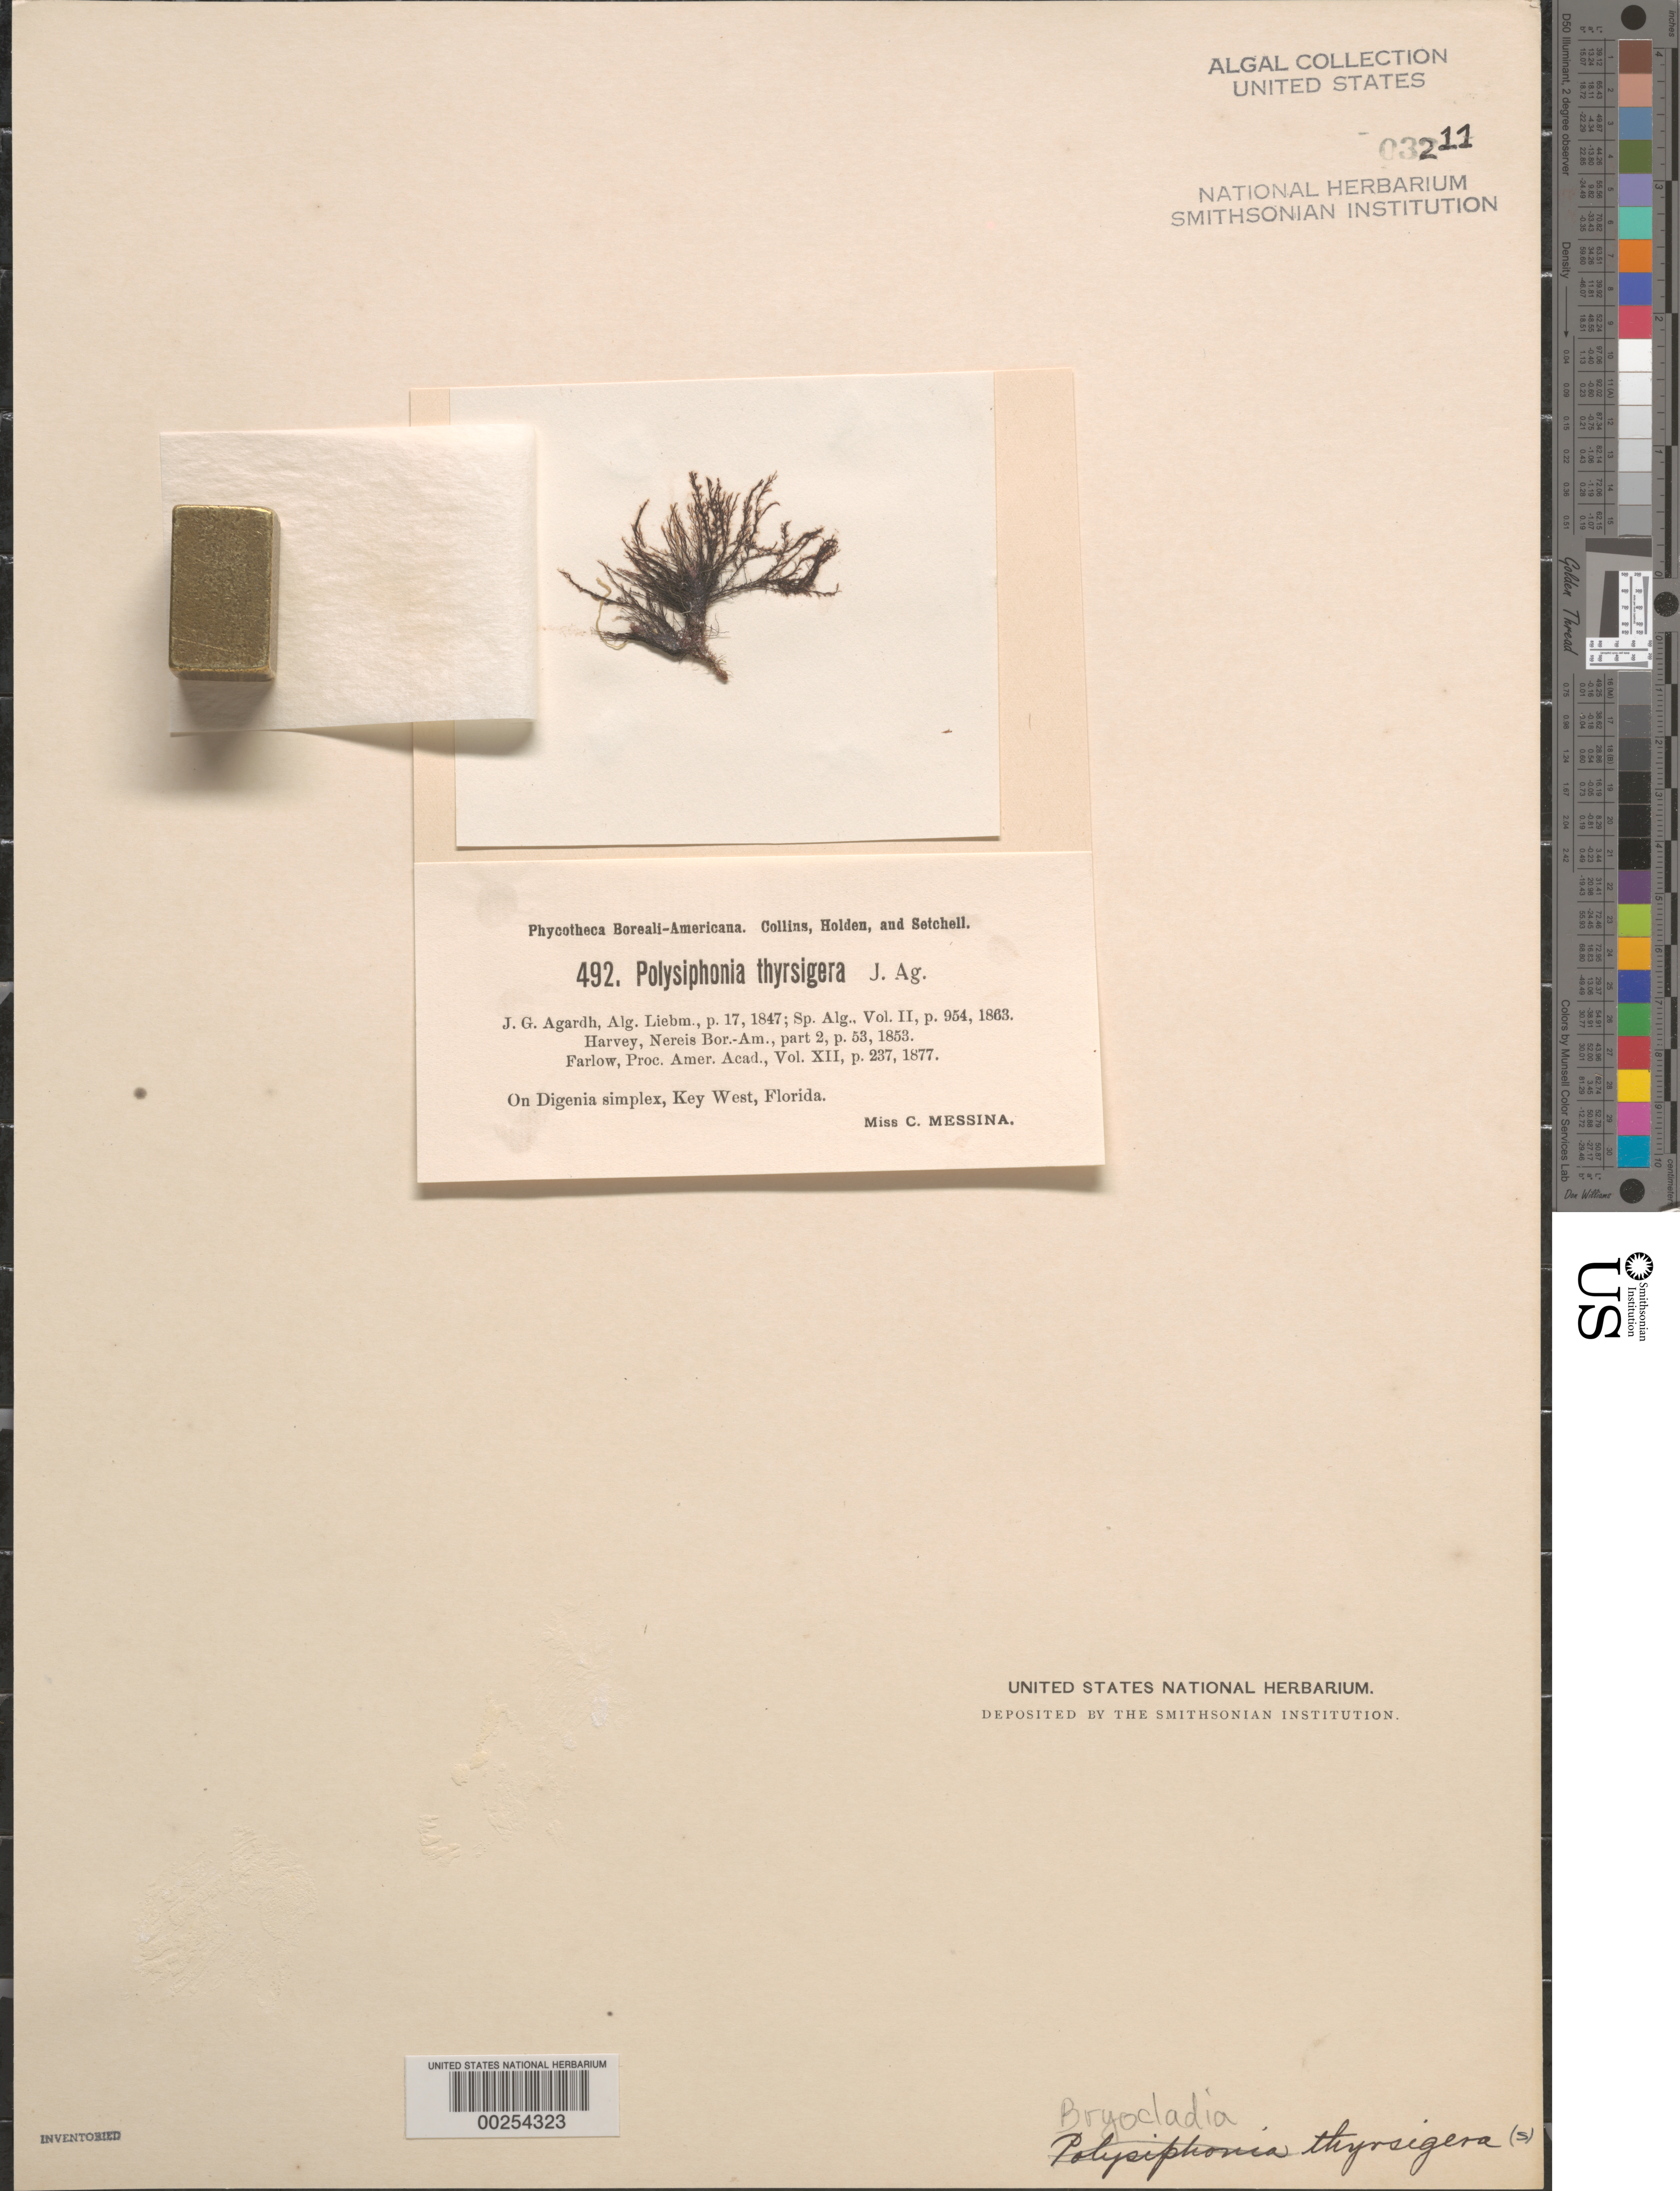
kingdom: Plantae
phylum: Rhodophyta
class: Florideophyceae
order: Ceramiales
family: Rhodomelaceae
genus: Bryocladia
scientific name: Bryocladia thyrsigera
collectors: C. Messina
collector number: PB-A 492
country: United States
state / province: Florida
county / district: Monroe County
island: Key West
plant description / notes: Collins, Holden & Setchell, Phycotheca Boreali-Americana, as Polysiphonia thyrsigera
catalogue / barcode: US 3211